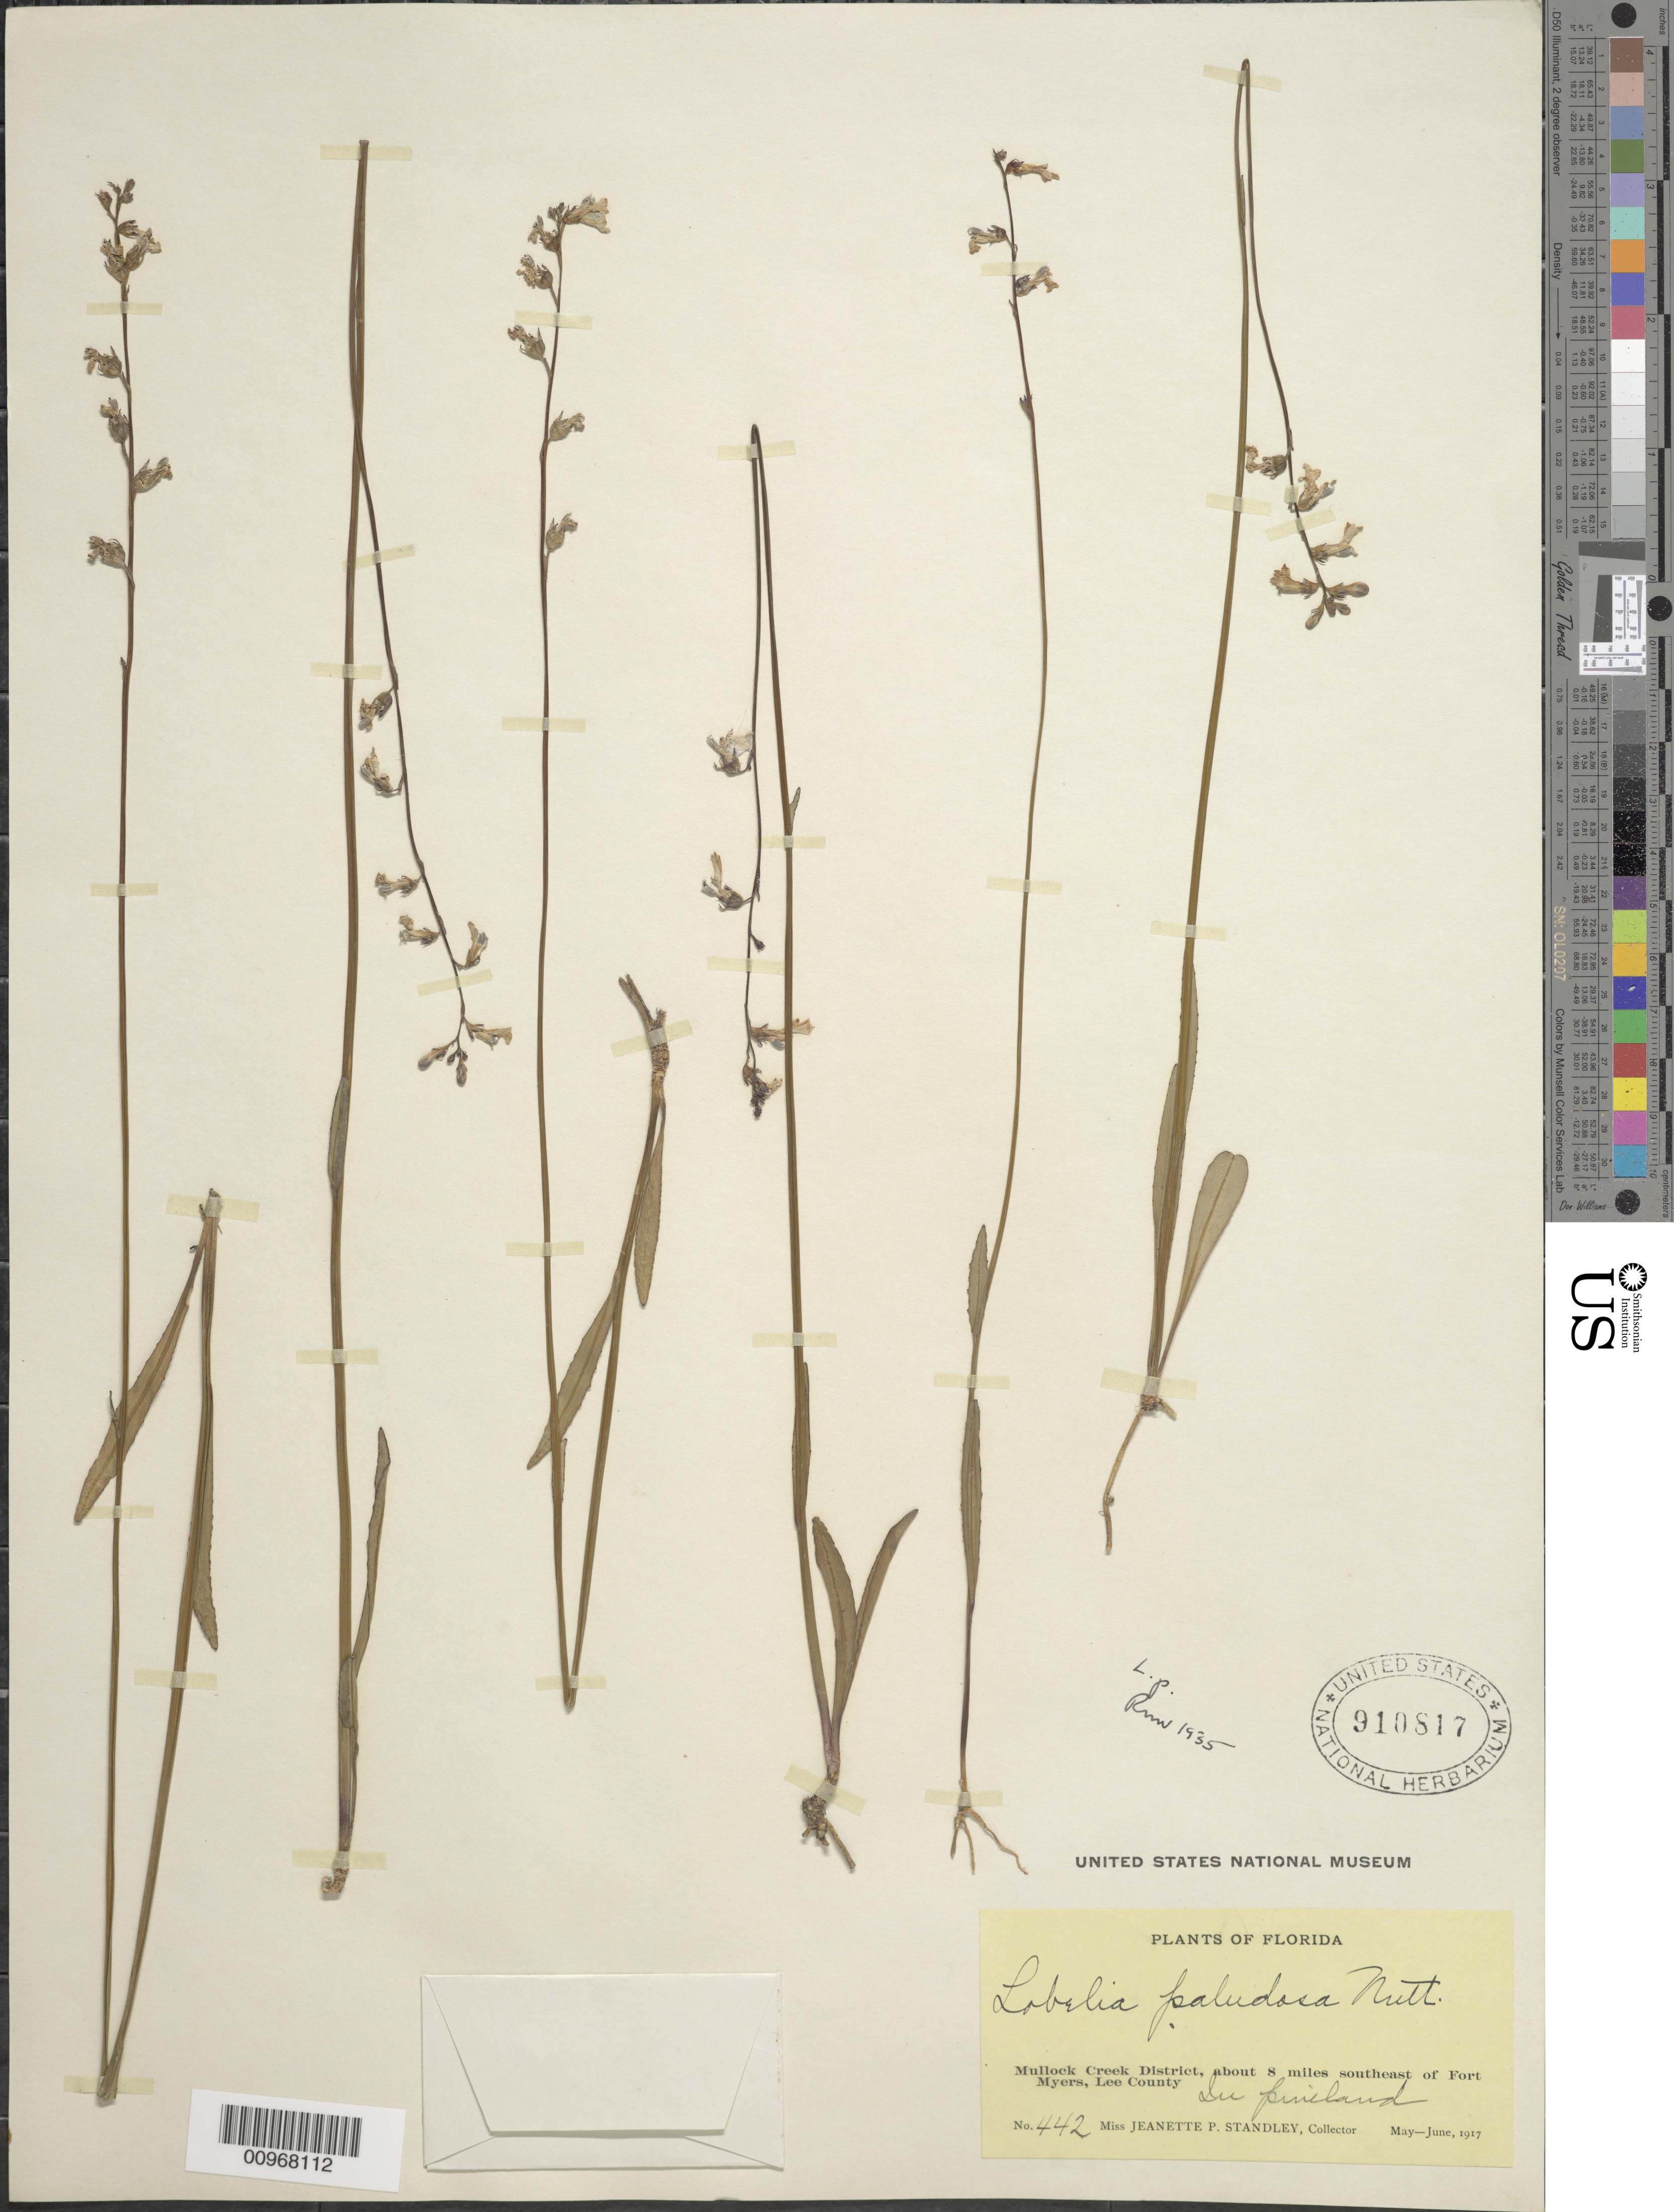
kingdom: Plantae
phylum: Tracheophyta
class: Magnoliopsida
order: Asterales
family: Campanulaceae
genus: Lobelia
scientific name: Lobelia paludosa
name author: Nutt.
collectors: J. P. Standley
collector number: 442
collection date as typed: May 1917 to -- Jun 1917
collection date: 1917-05/1917-06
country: United States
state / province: Florida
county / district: Lee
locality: Mullock Creek district, about 8 miles SE of Ft. Myers.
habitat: in pineland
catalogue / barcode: US 910817